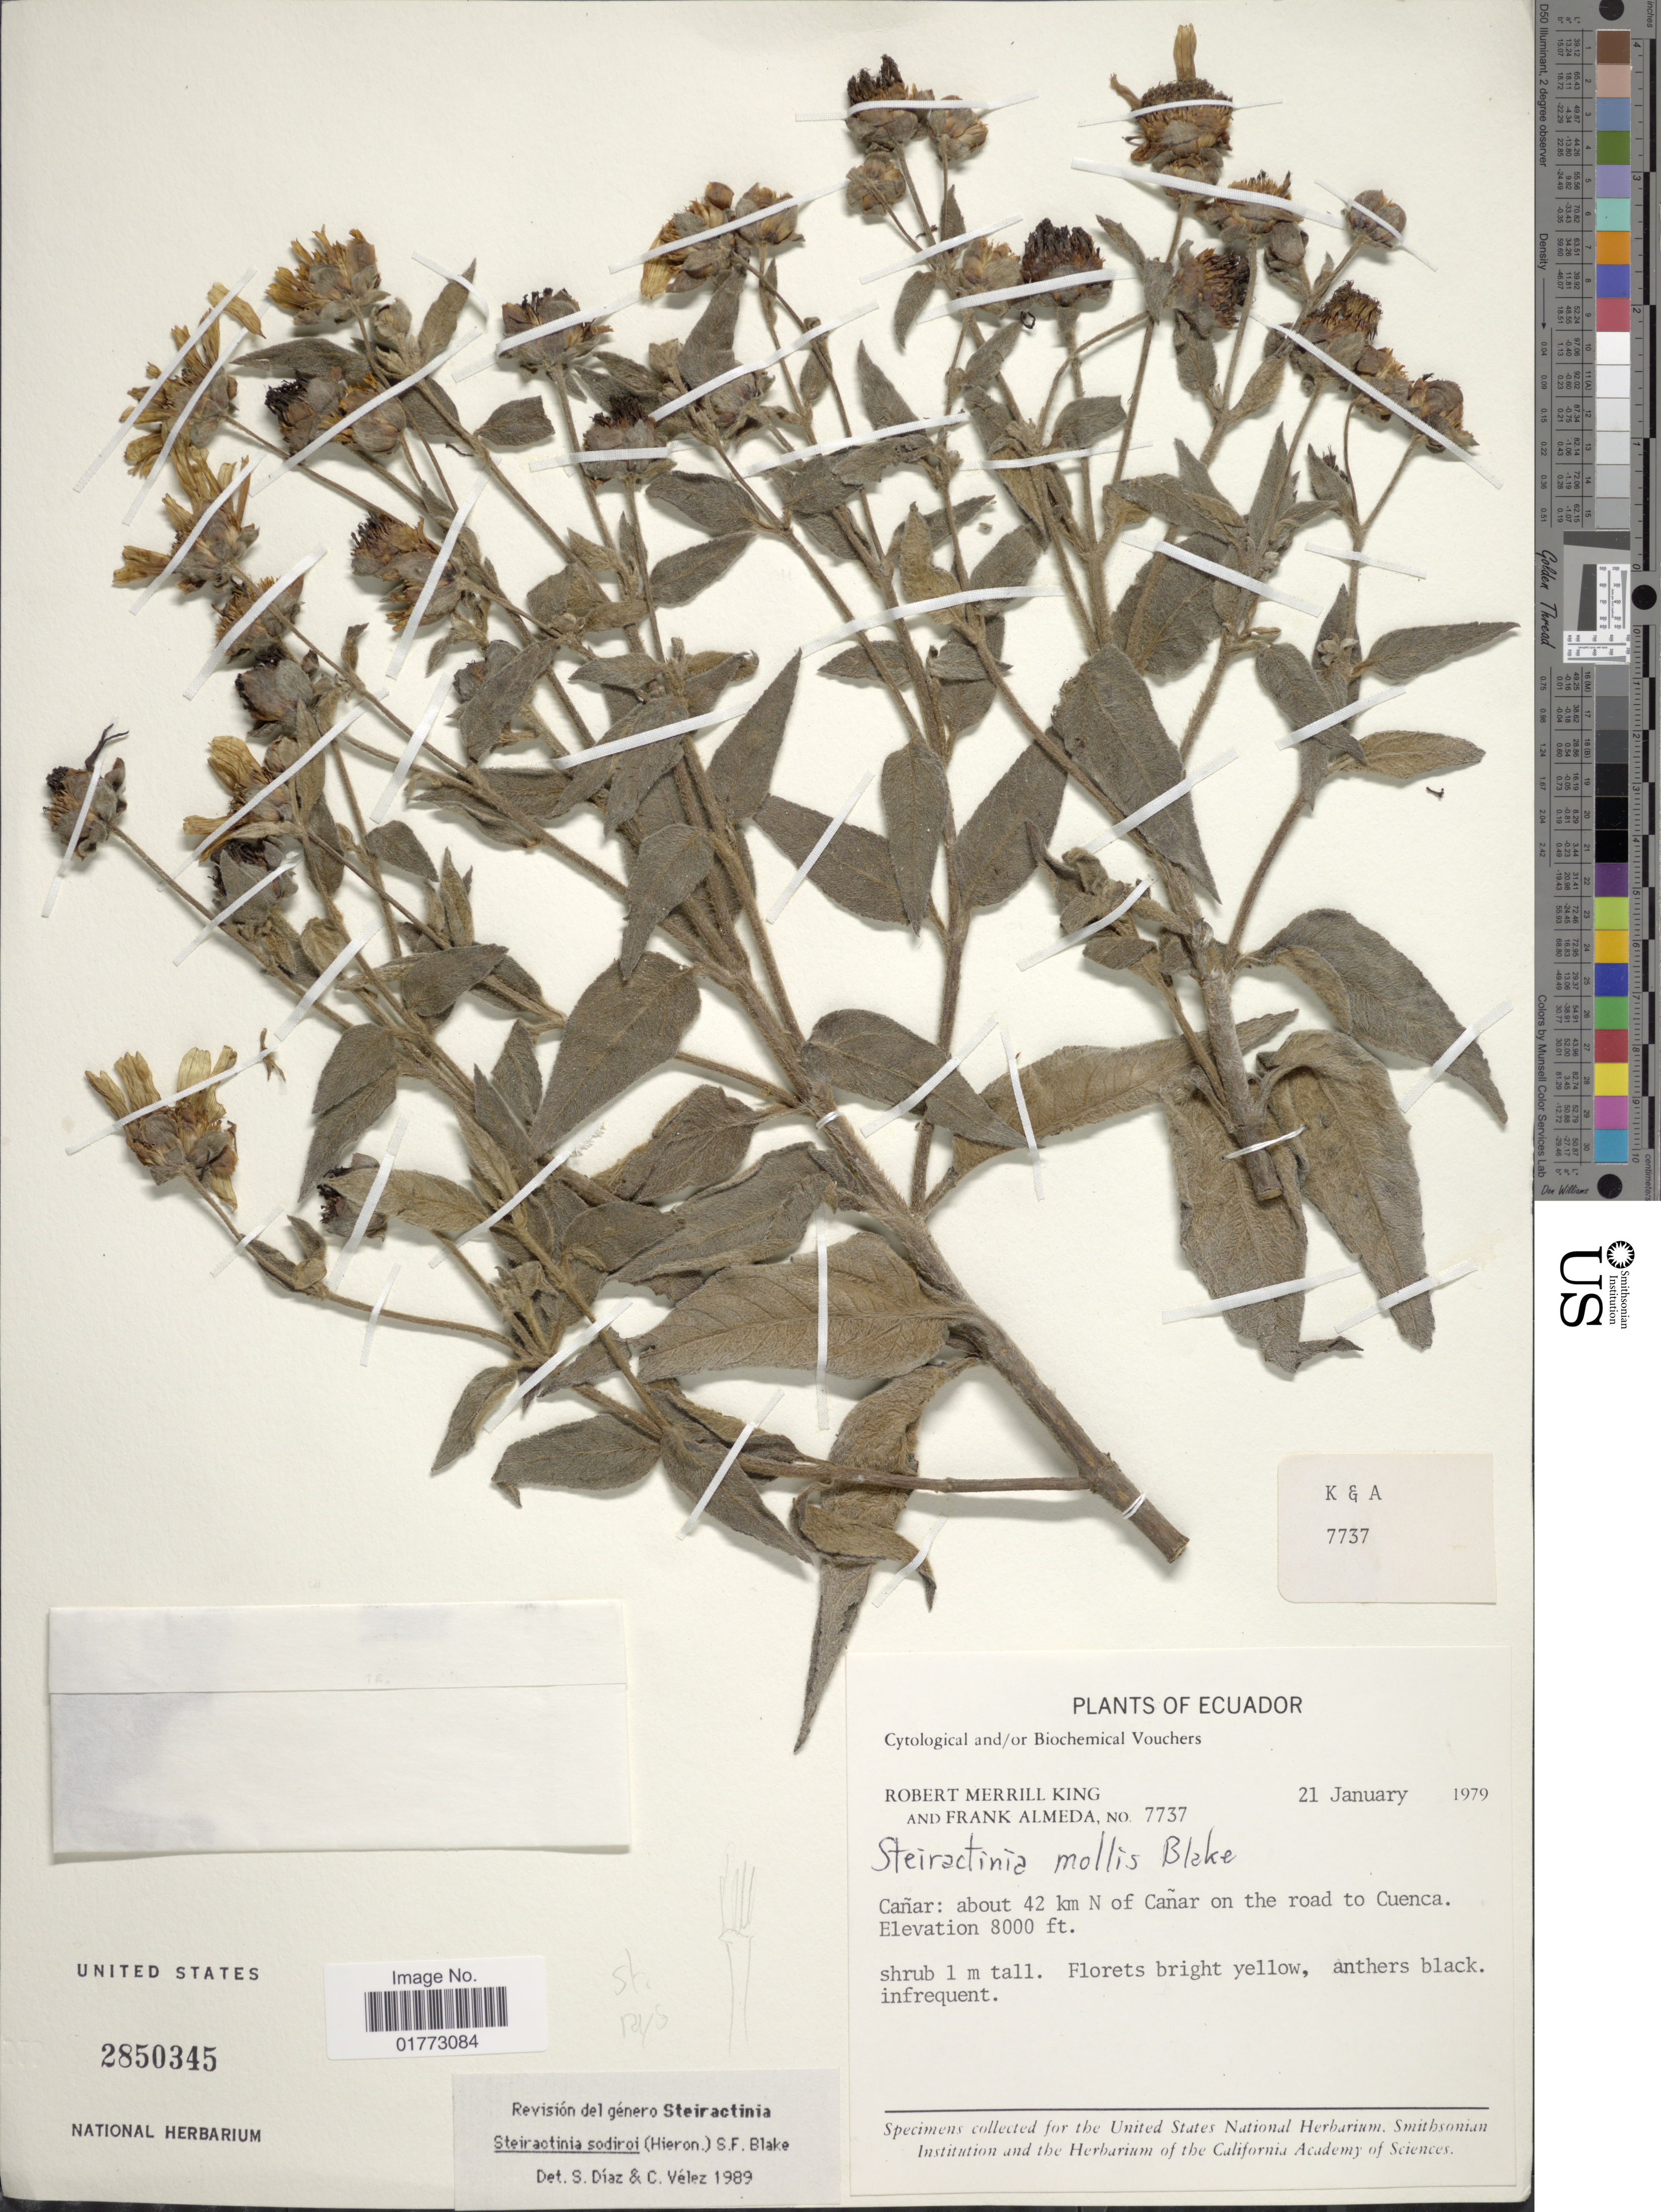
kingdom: Plantae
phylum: Tracheophyta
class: Magnoliopsida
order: Asterales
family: Asteraceae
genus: Steiractinia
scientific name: Steiractinia sodiroi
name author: (Hieron. ex Sodiro) S.F. Blake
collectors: R. M. King & F. Almeda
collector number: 7737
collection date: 1979-01-21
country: Ecuador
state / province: Cañar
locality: About 42 km N of Canar on the road to Cuenca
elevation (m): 2438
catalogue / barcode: US 2850345